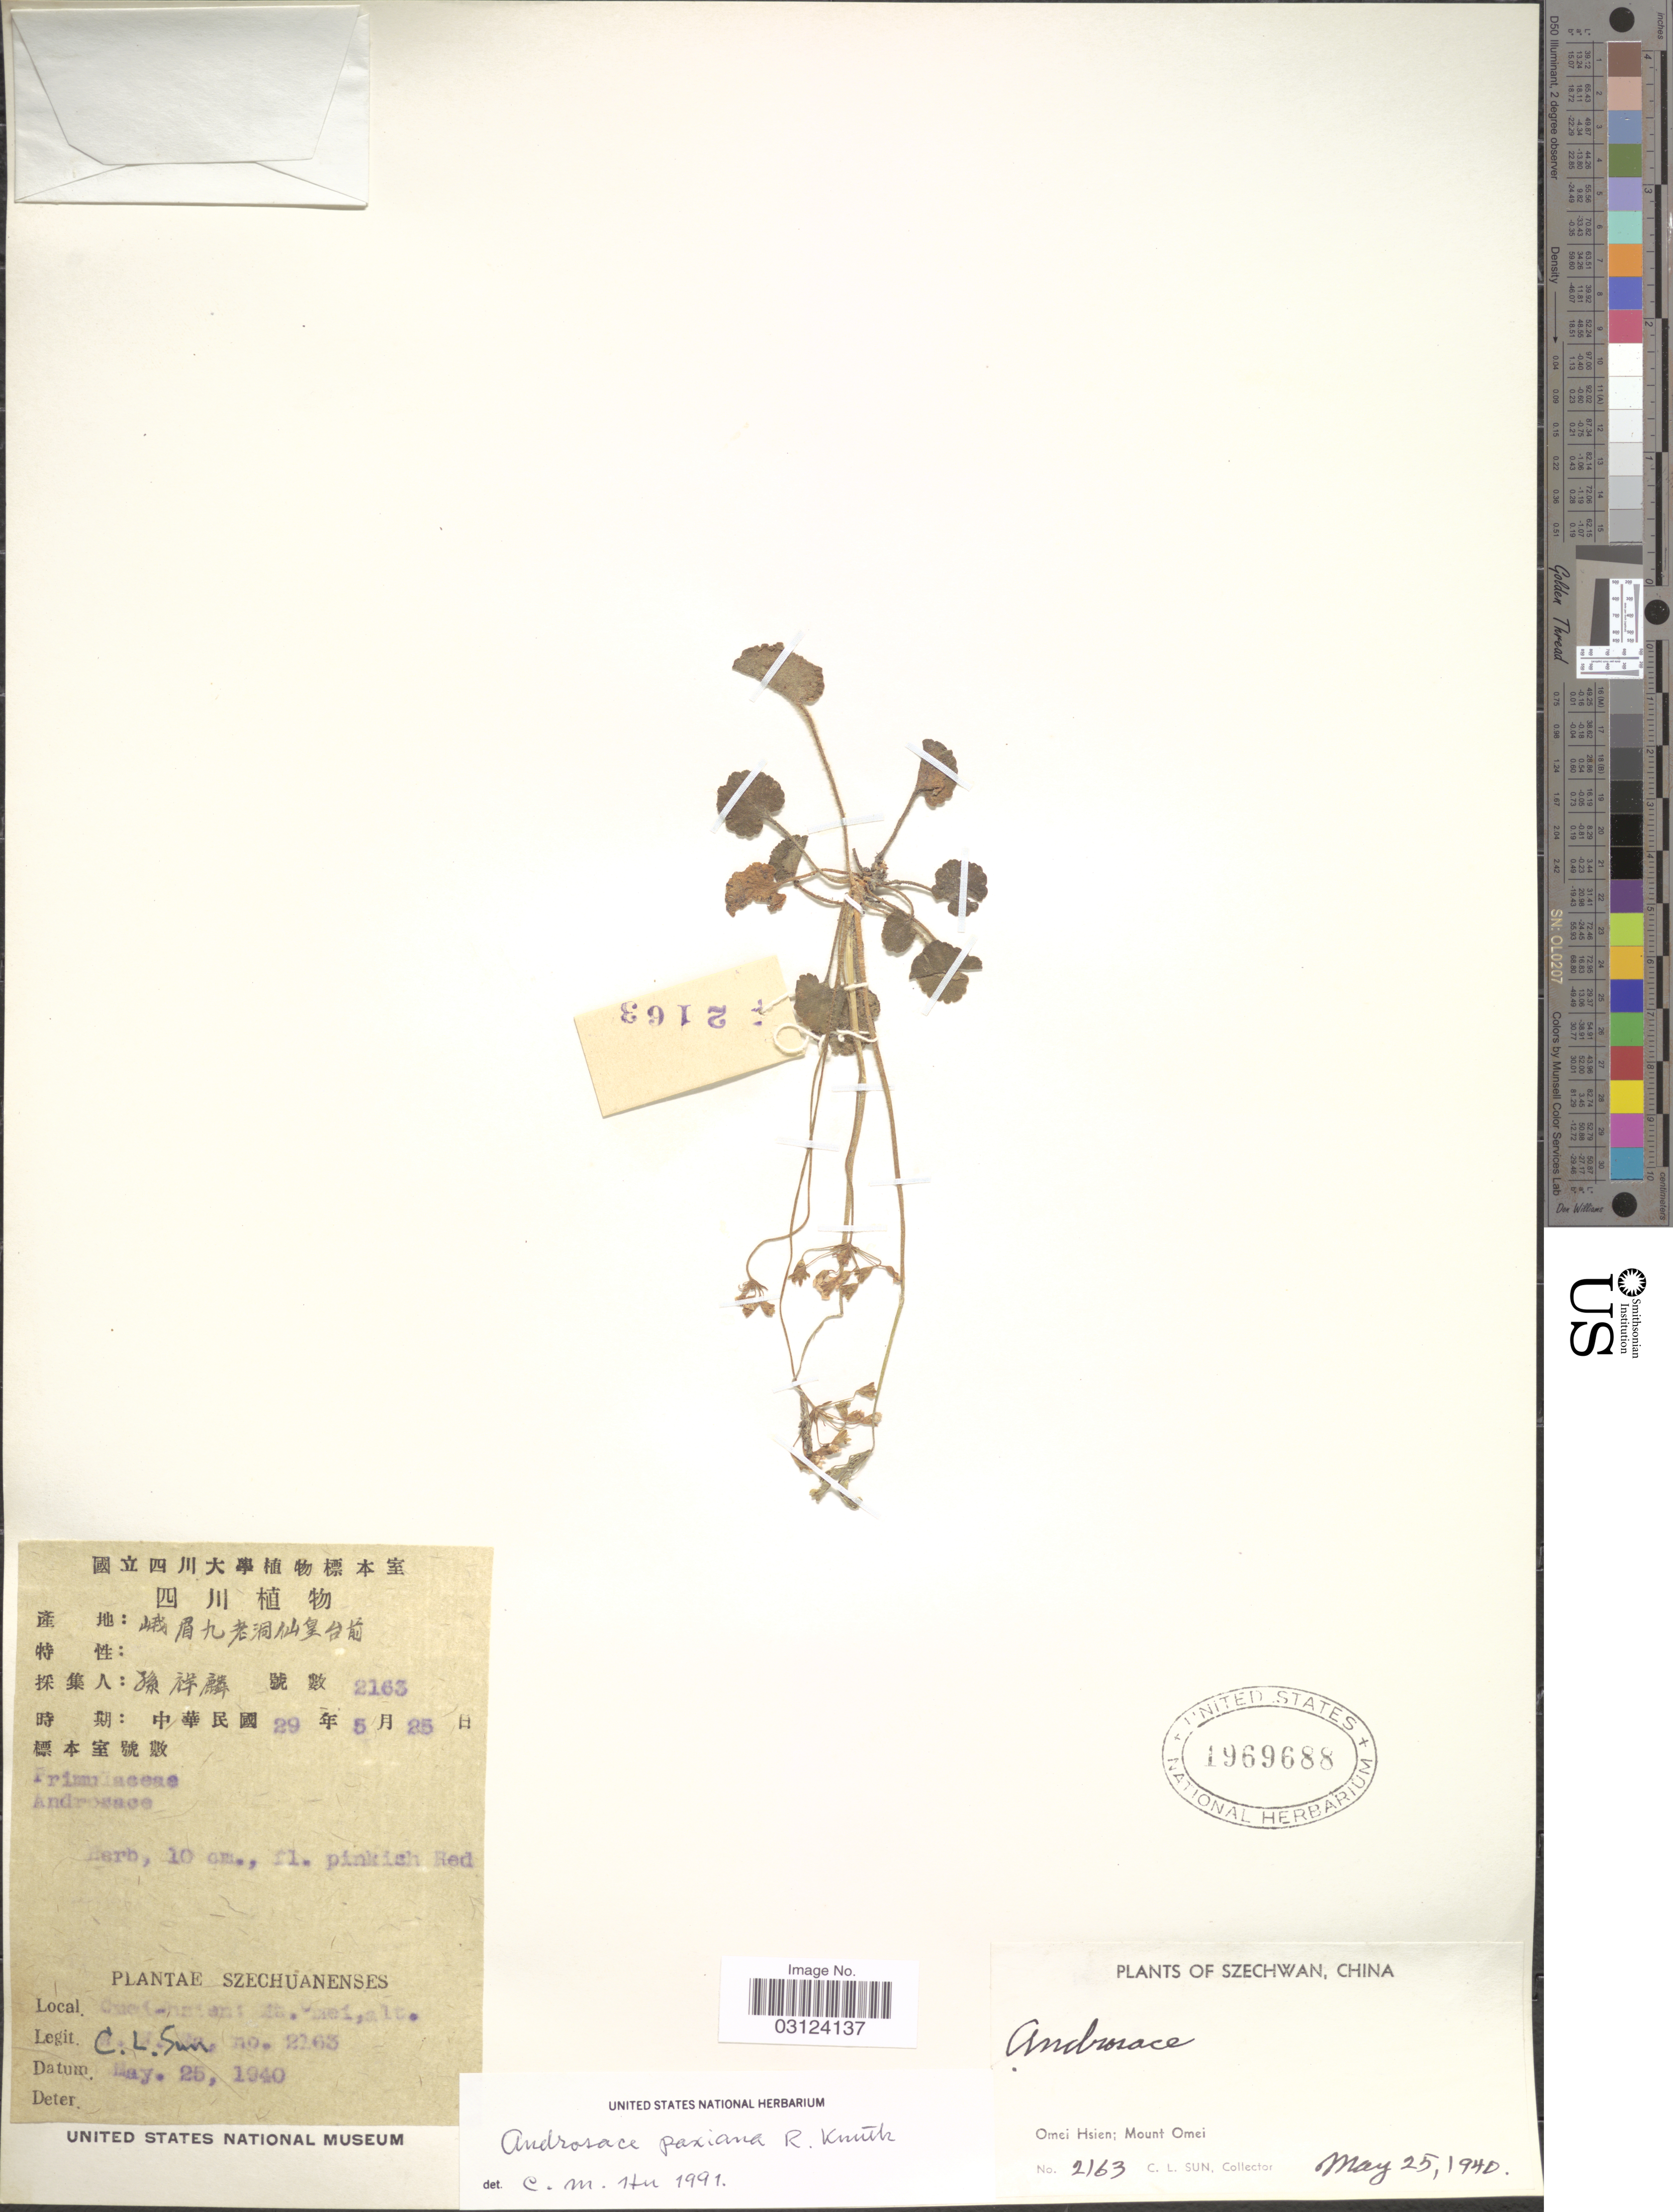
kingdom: Plantae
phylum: Tracheophyta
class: Magnoliopsida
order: Ericales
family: Primulaceae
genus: Androsace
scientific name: Androsace paxiana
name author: R. Knuth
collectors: C. Sun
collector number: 2163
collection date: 1940-05-25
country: China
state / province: Sichuan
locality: Szechuanenses, Omei Hsien: Mount Omei.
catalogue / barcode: US 1969688